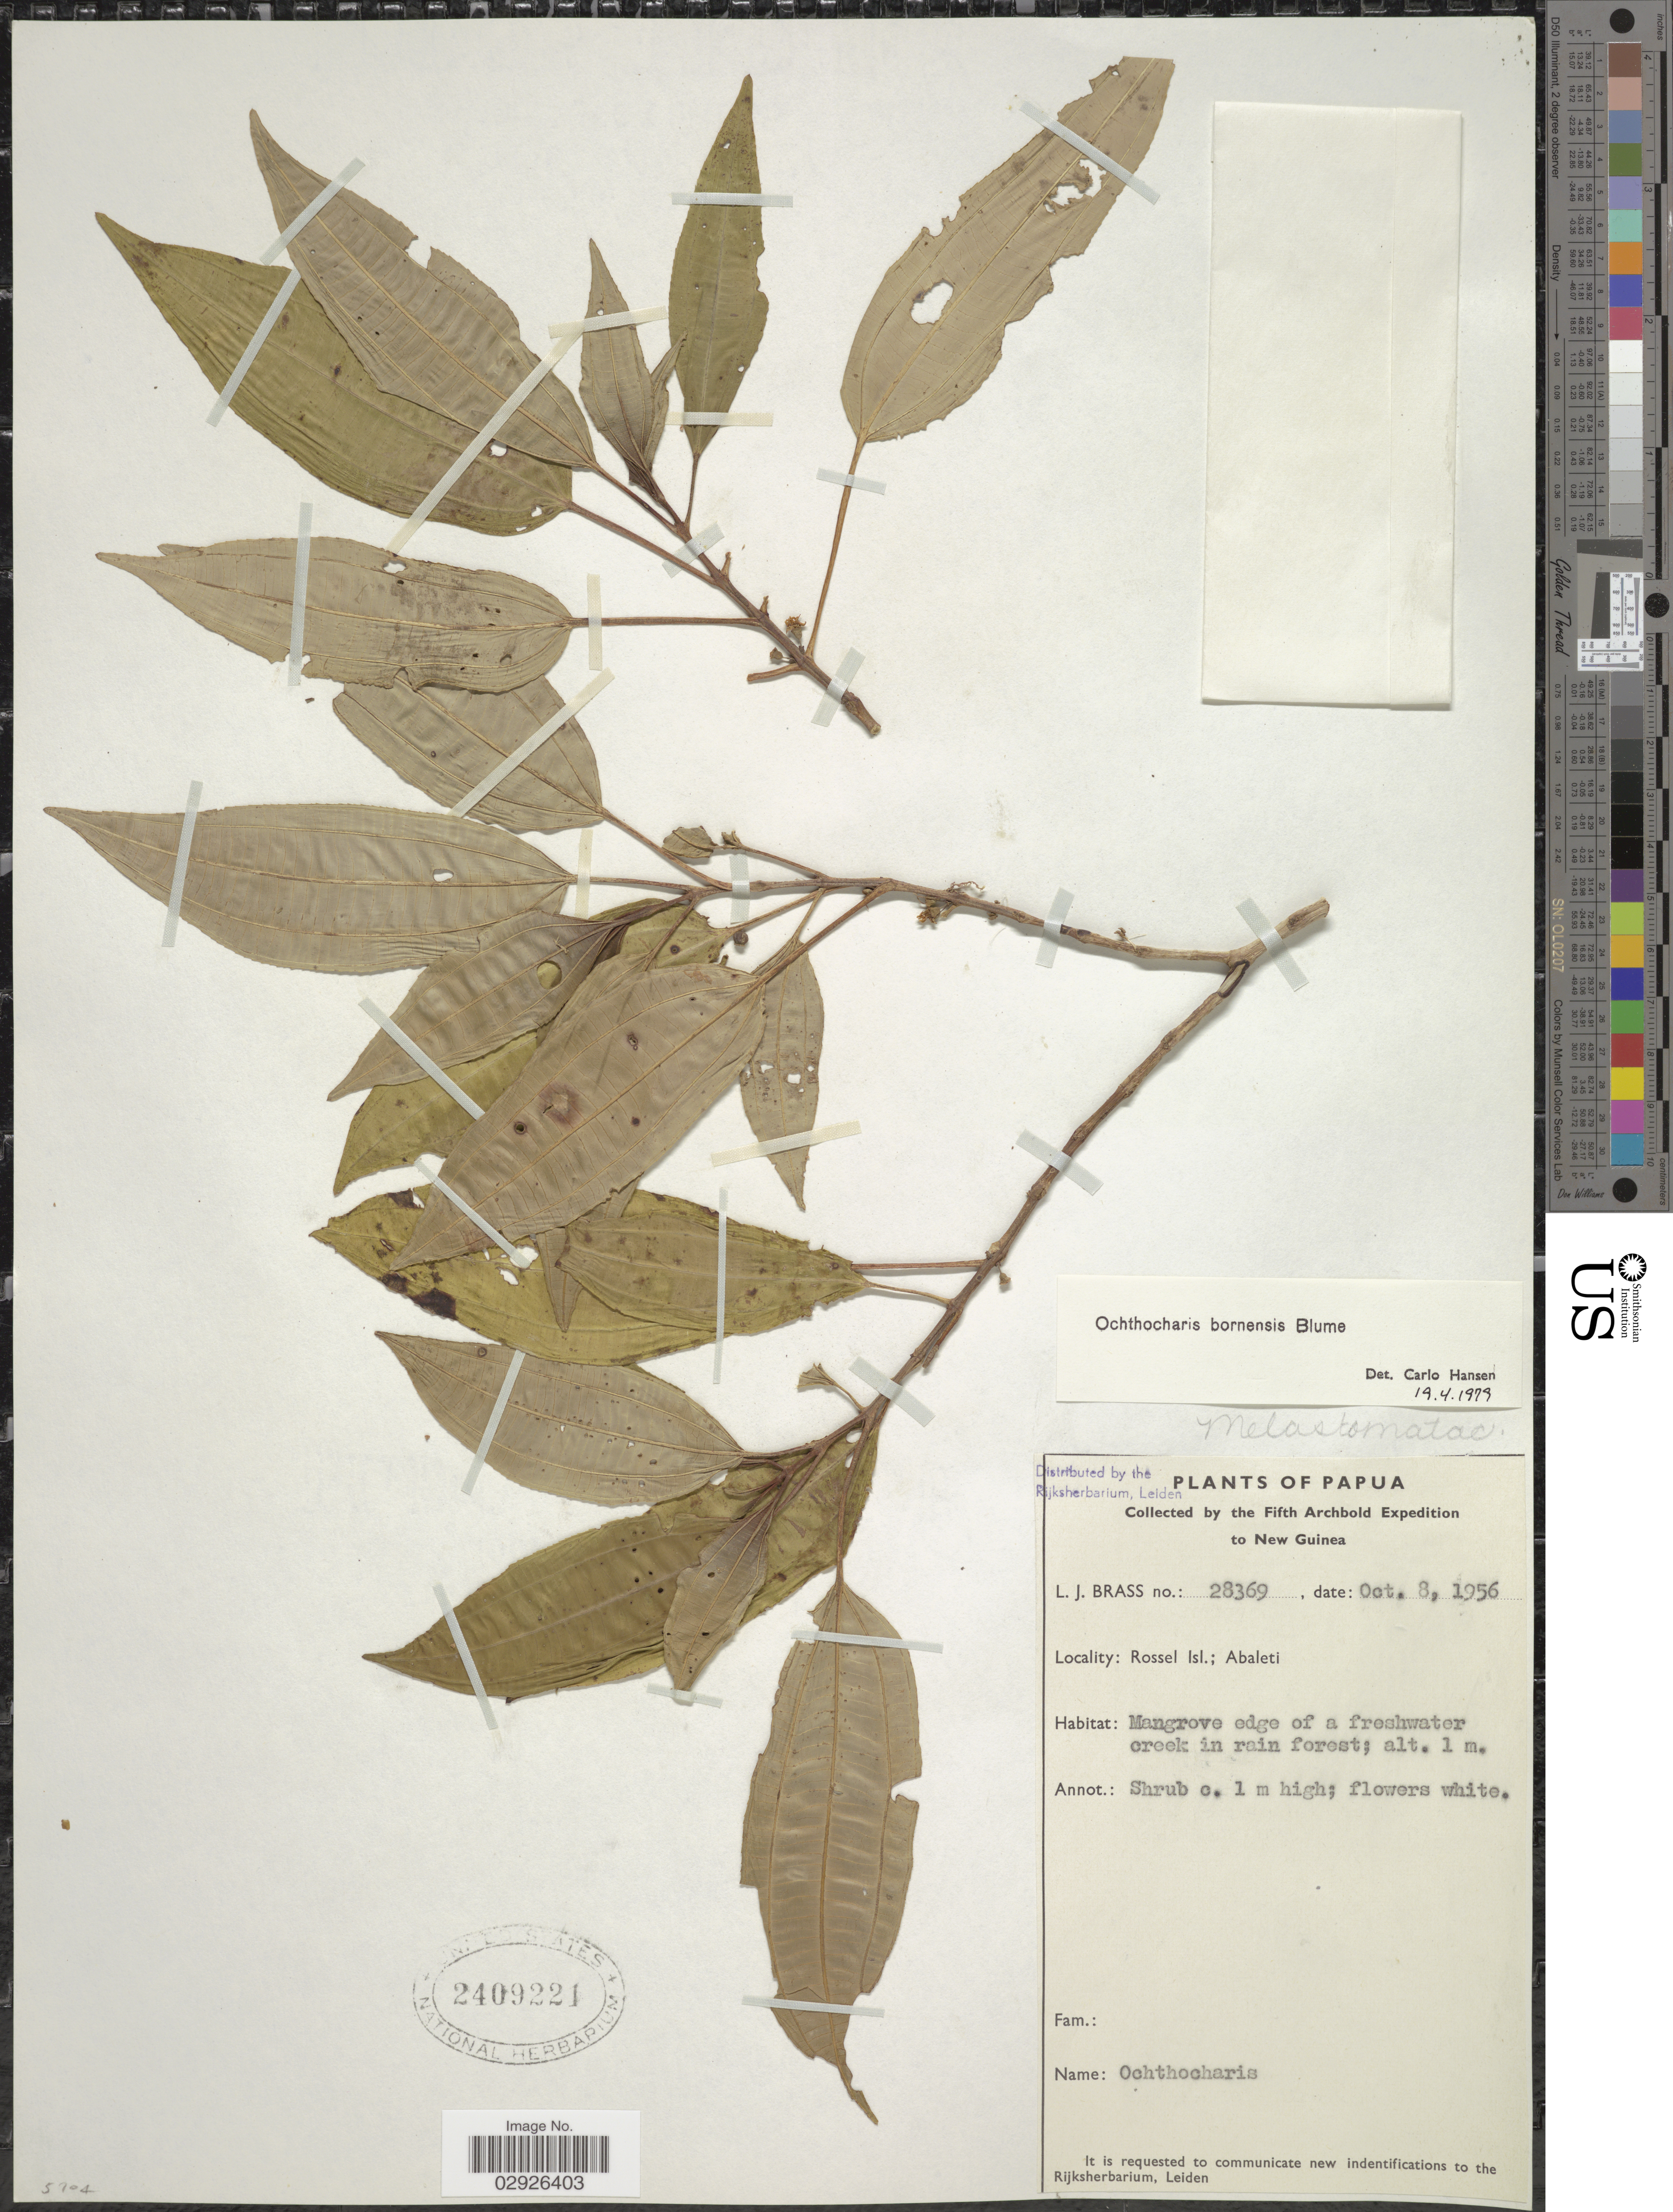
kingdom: Plantae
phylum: Tracheophyta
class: Magnoliopsida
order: Myrtales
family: Melastomataceae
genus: Ochthocharis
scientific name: Ochthocharis bornensis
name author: Blume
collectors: L. J. Brass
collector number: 28369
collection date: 1956-10-08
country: Papua New Guinea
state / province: Milne Bay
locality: Papua, to New Guinea, Rossel Isl.; Abaleti.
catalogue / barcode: US 2409221